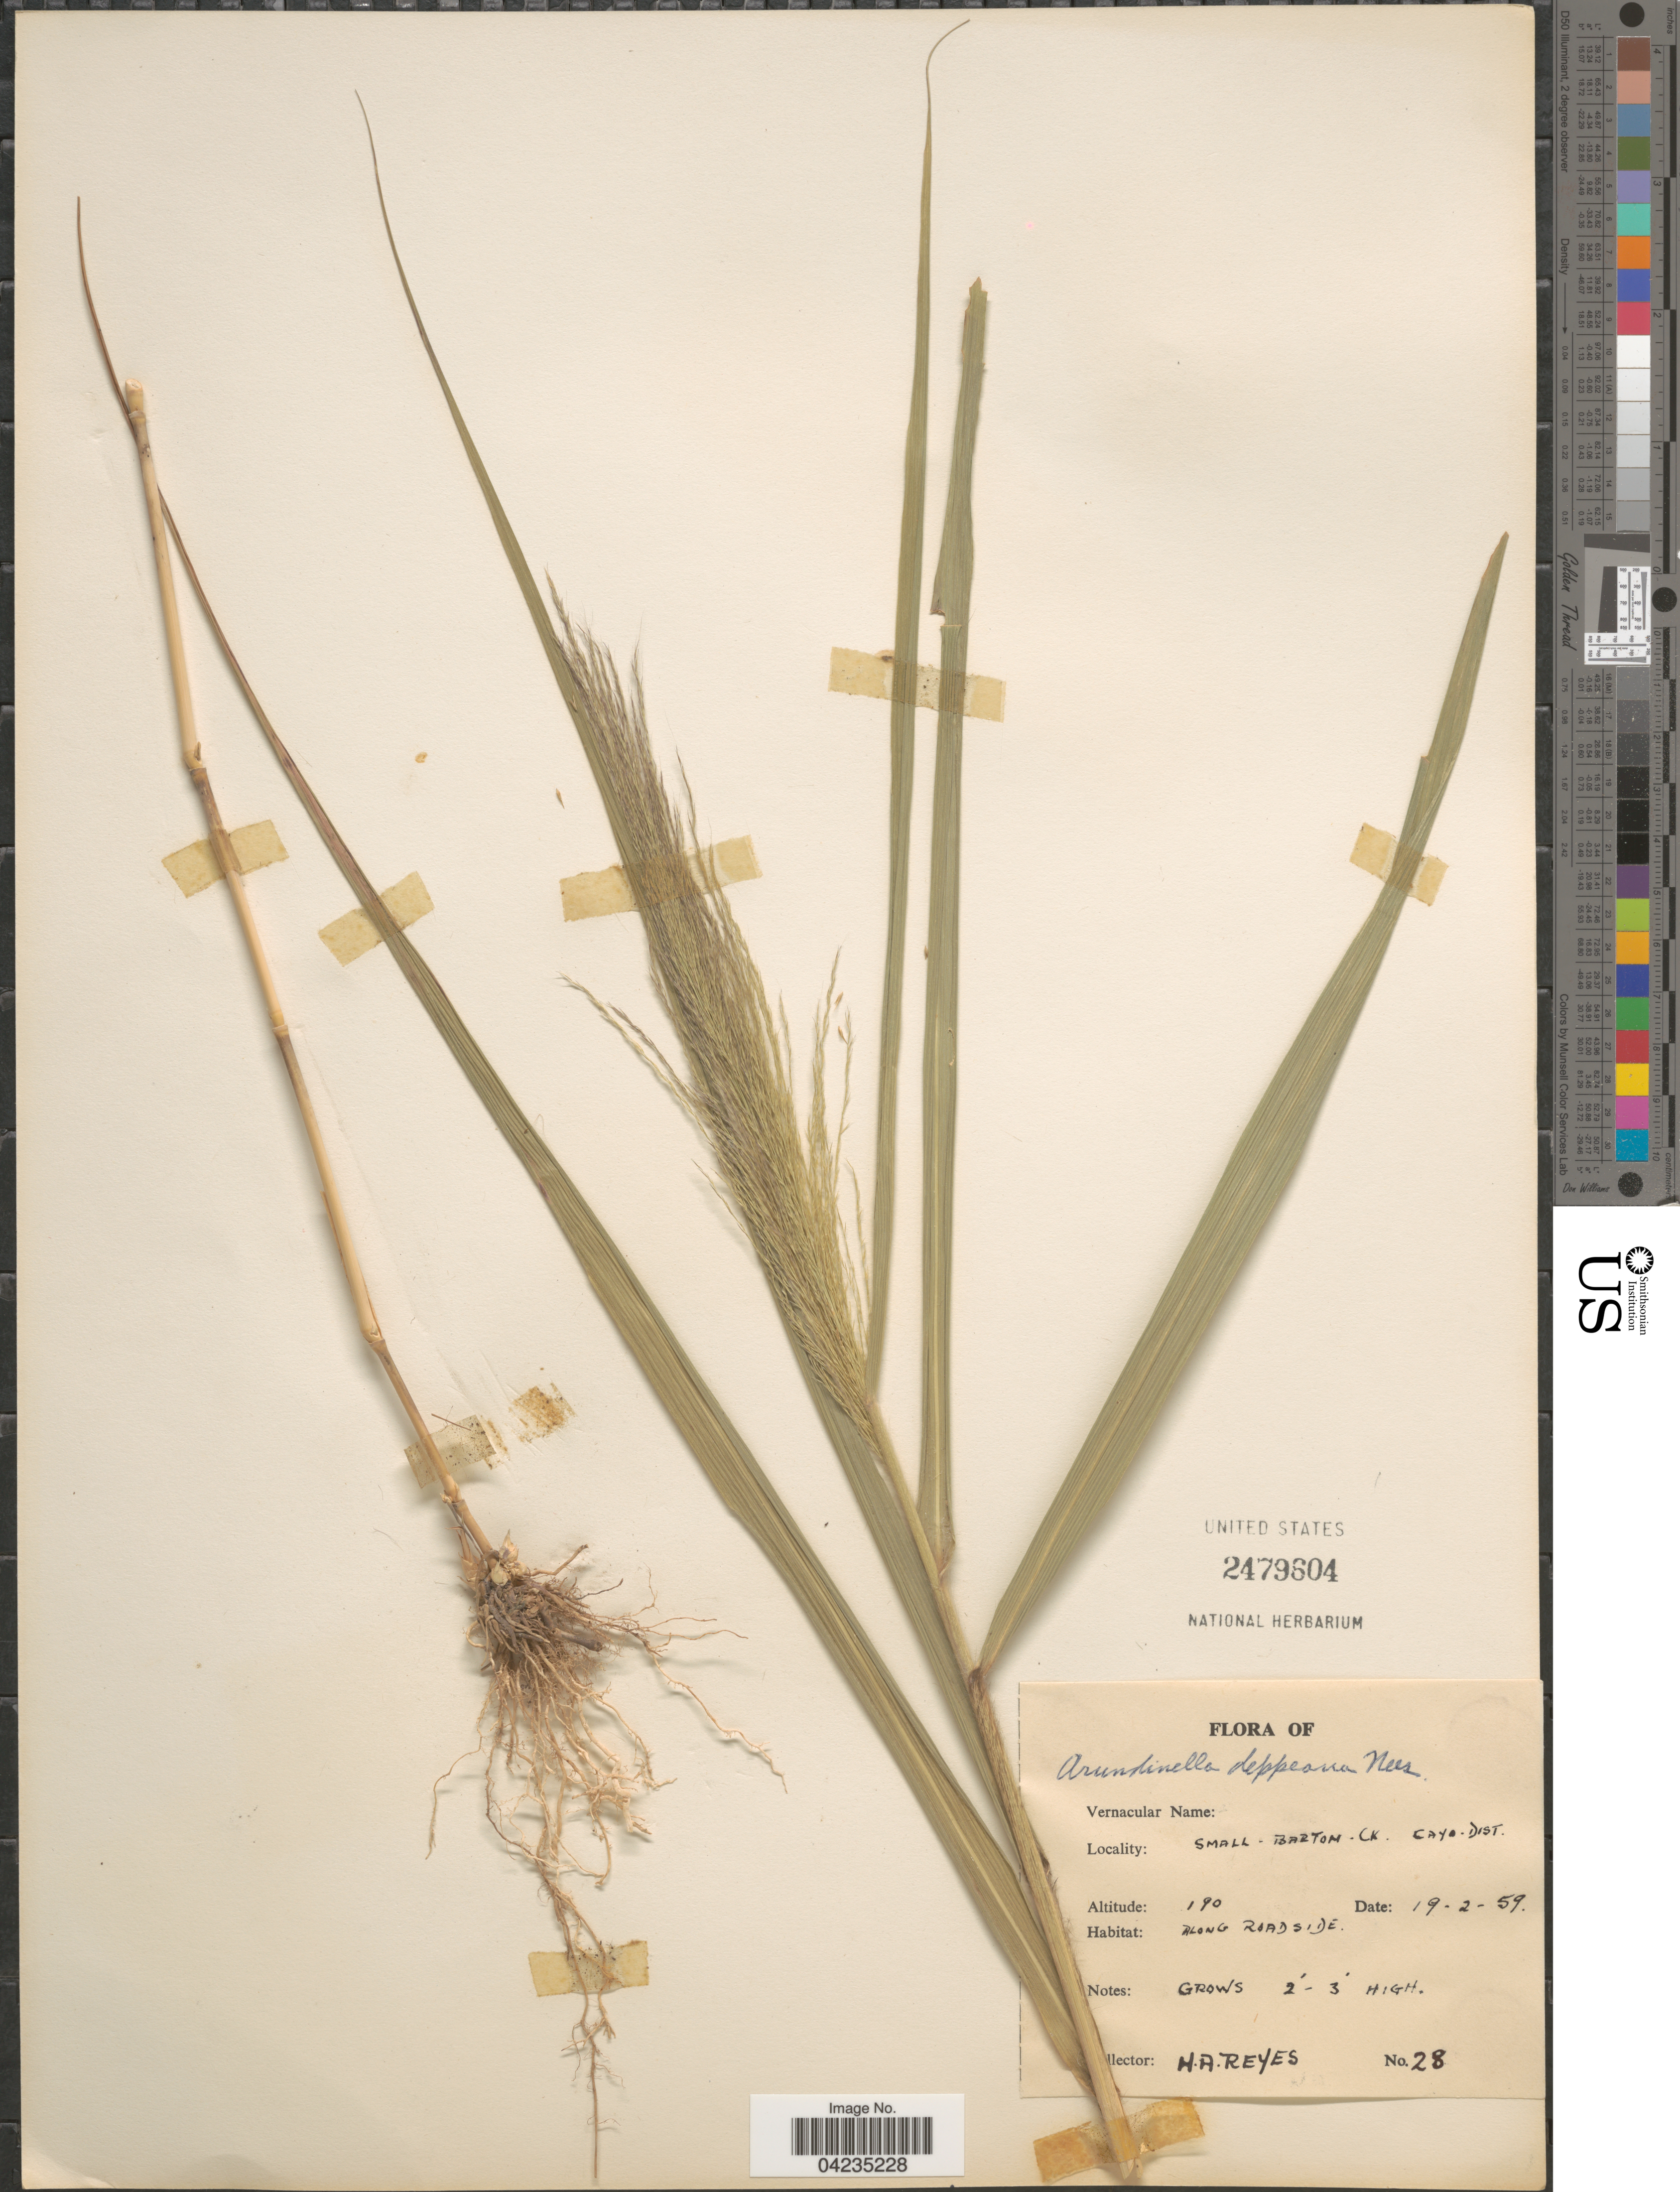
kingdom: Plantae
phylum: Tracheophyta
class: Liliopsida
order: Poales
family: Poaceae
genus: Arundinella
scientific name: Arundinella deppeana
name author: Nees ex Steud.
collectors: H. Reyes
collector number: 28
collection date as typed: Transcribed d/m/y: 19/2/59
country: Belize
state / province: Cayo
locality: Small Barton Ck. Cayo Dist.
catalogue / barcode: US 2479604